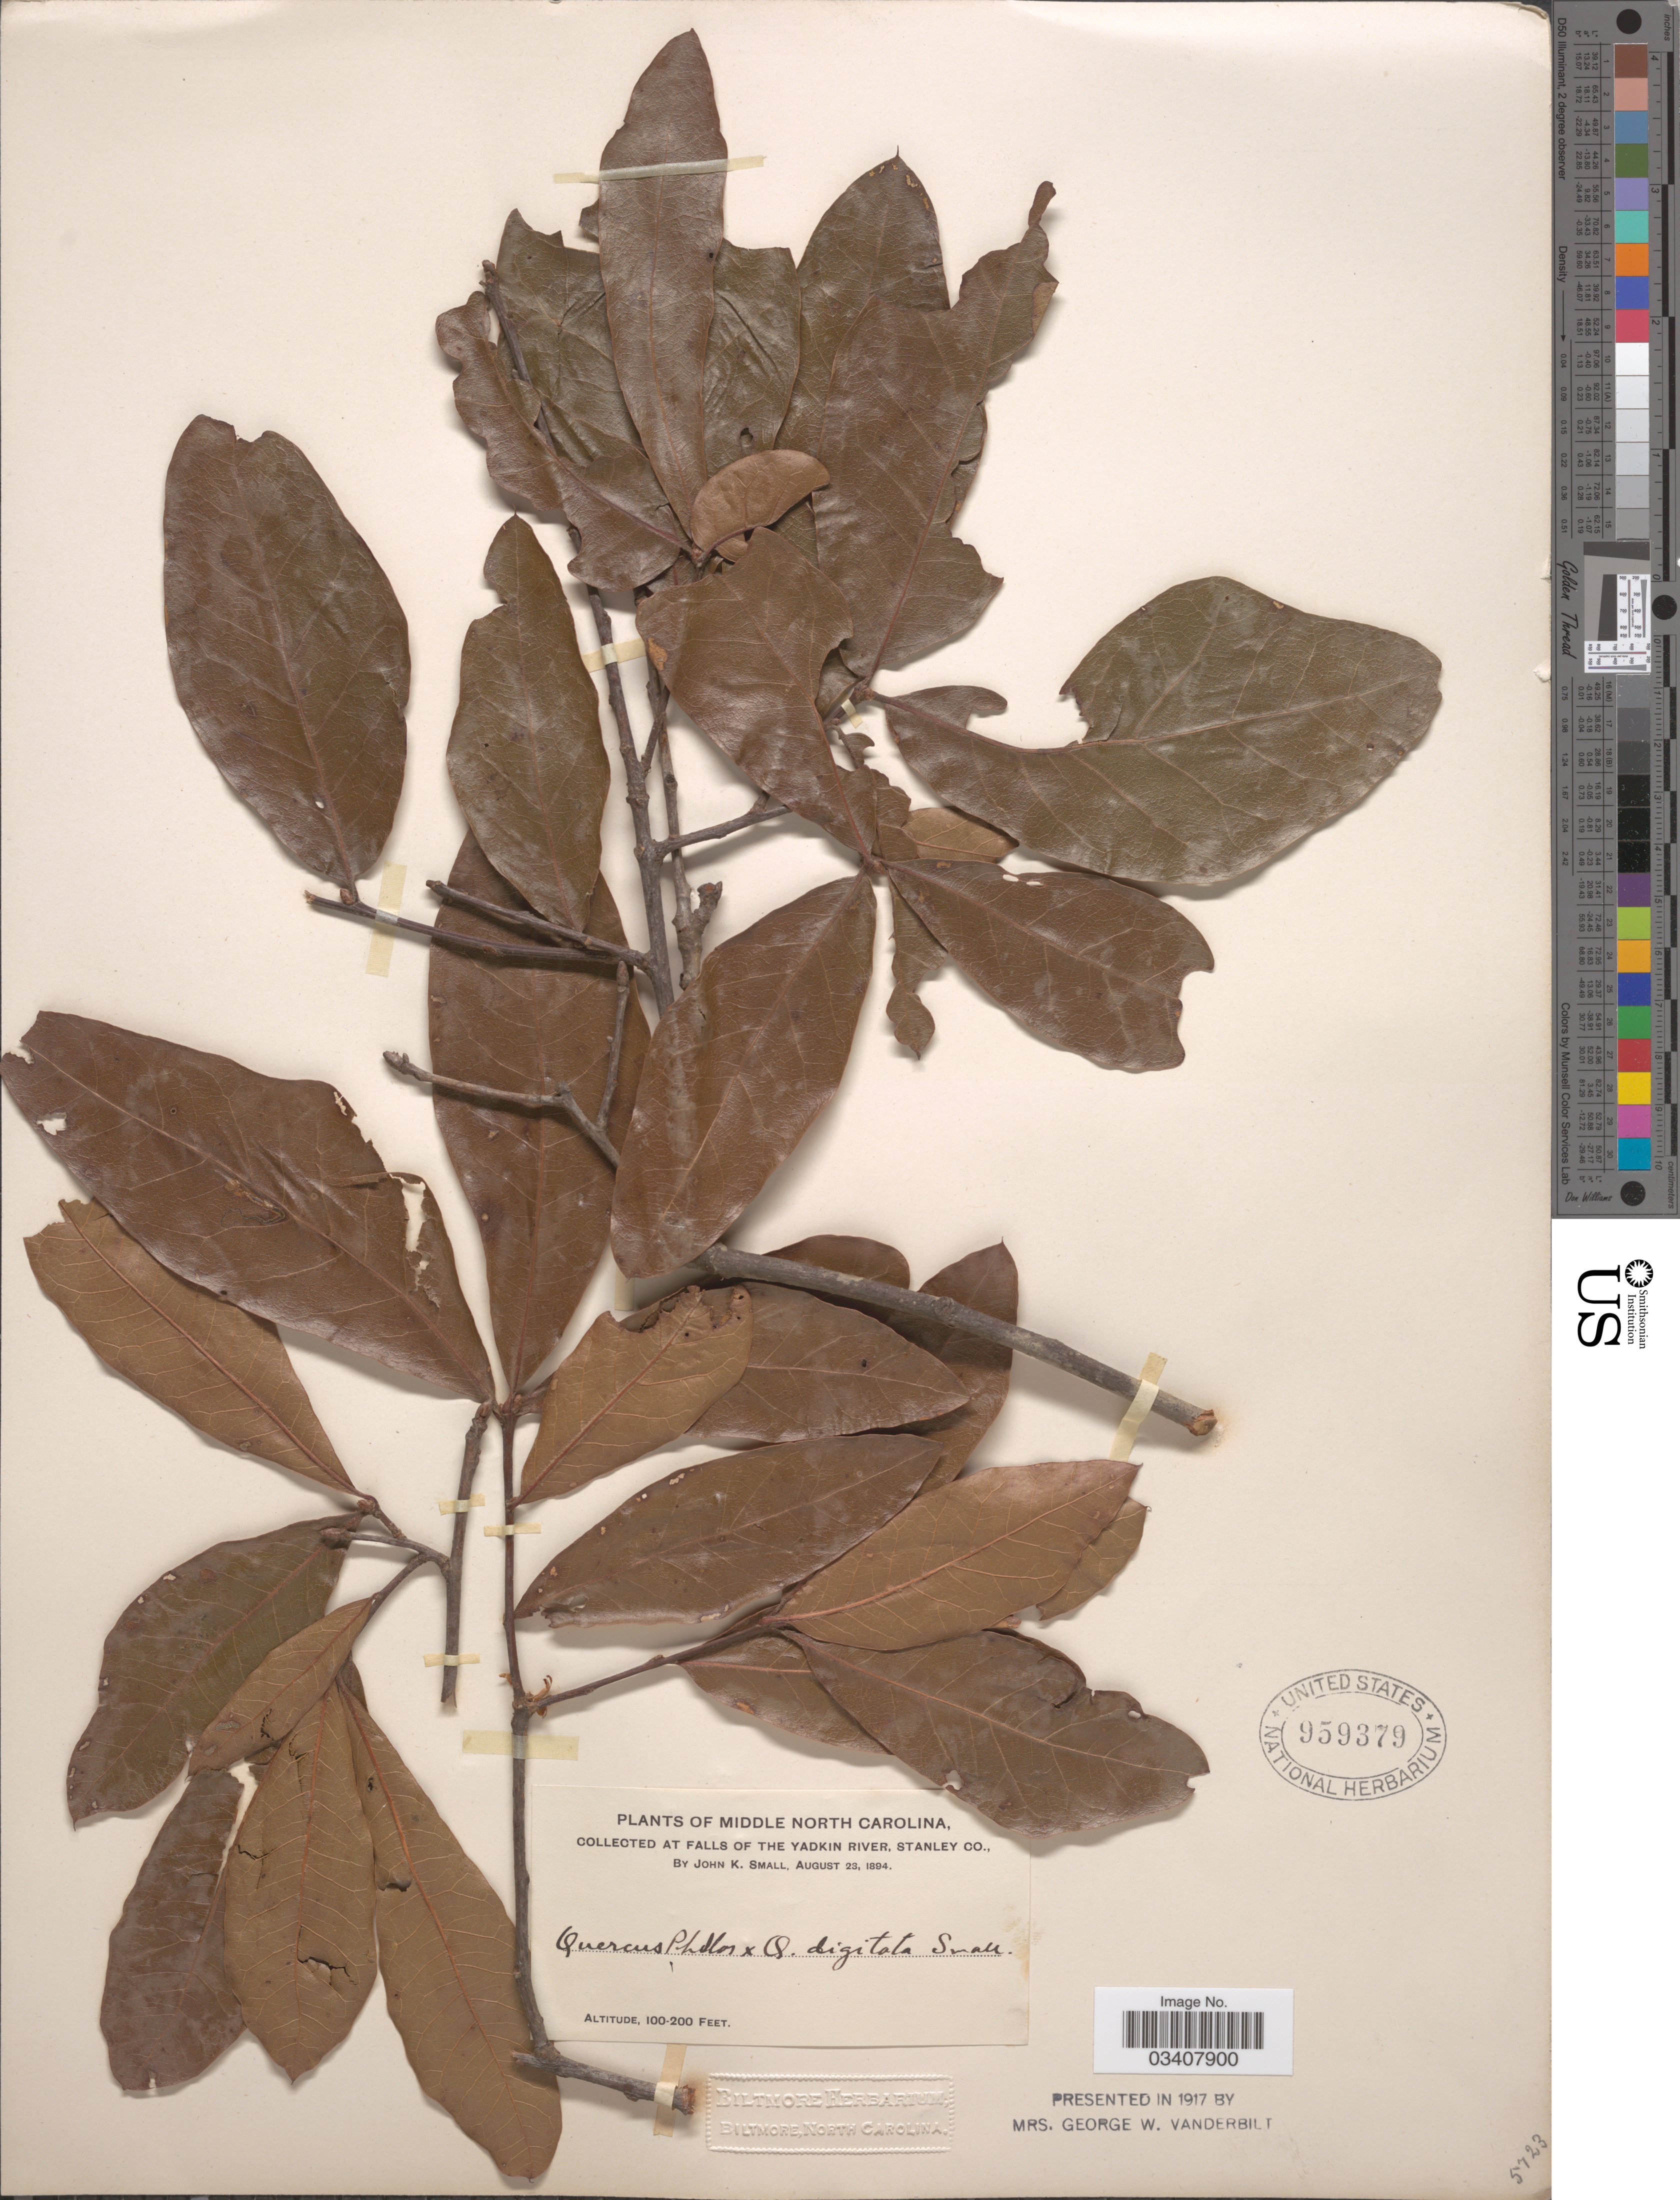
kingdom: Plantae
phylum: Tracheophyta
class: Magnoliopsida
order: Fagales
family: Fagaceae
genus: Quercus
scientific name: Quercus phellos x Q. digitata Sudw.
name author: Lindl. ex Wall.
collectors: J. K. Small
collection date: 1894-08-23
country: United States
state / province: North Carolina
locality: Middle North Carolina, at Falls of The Yadkin River, Stanley Co.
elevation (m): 30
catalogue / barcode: US 959379